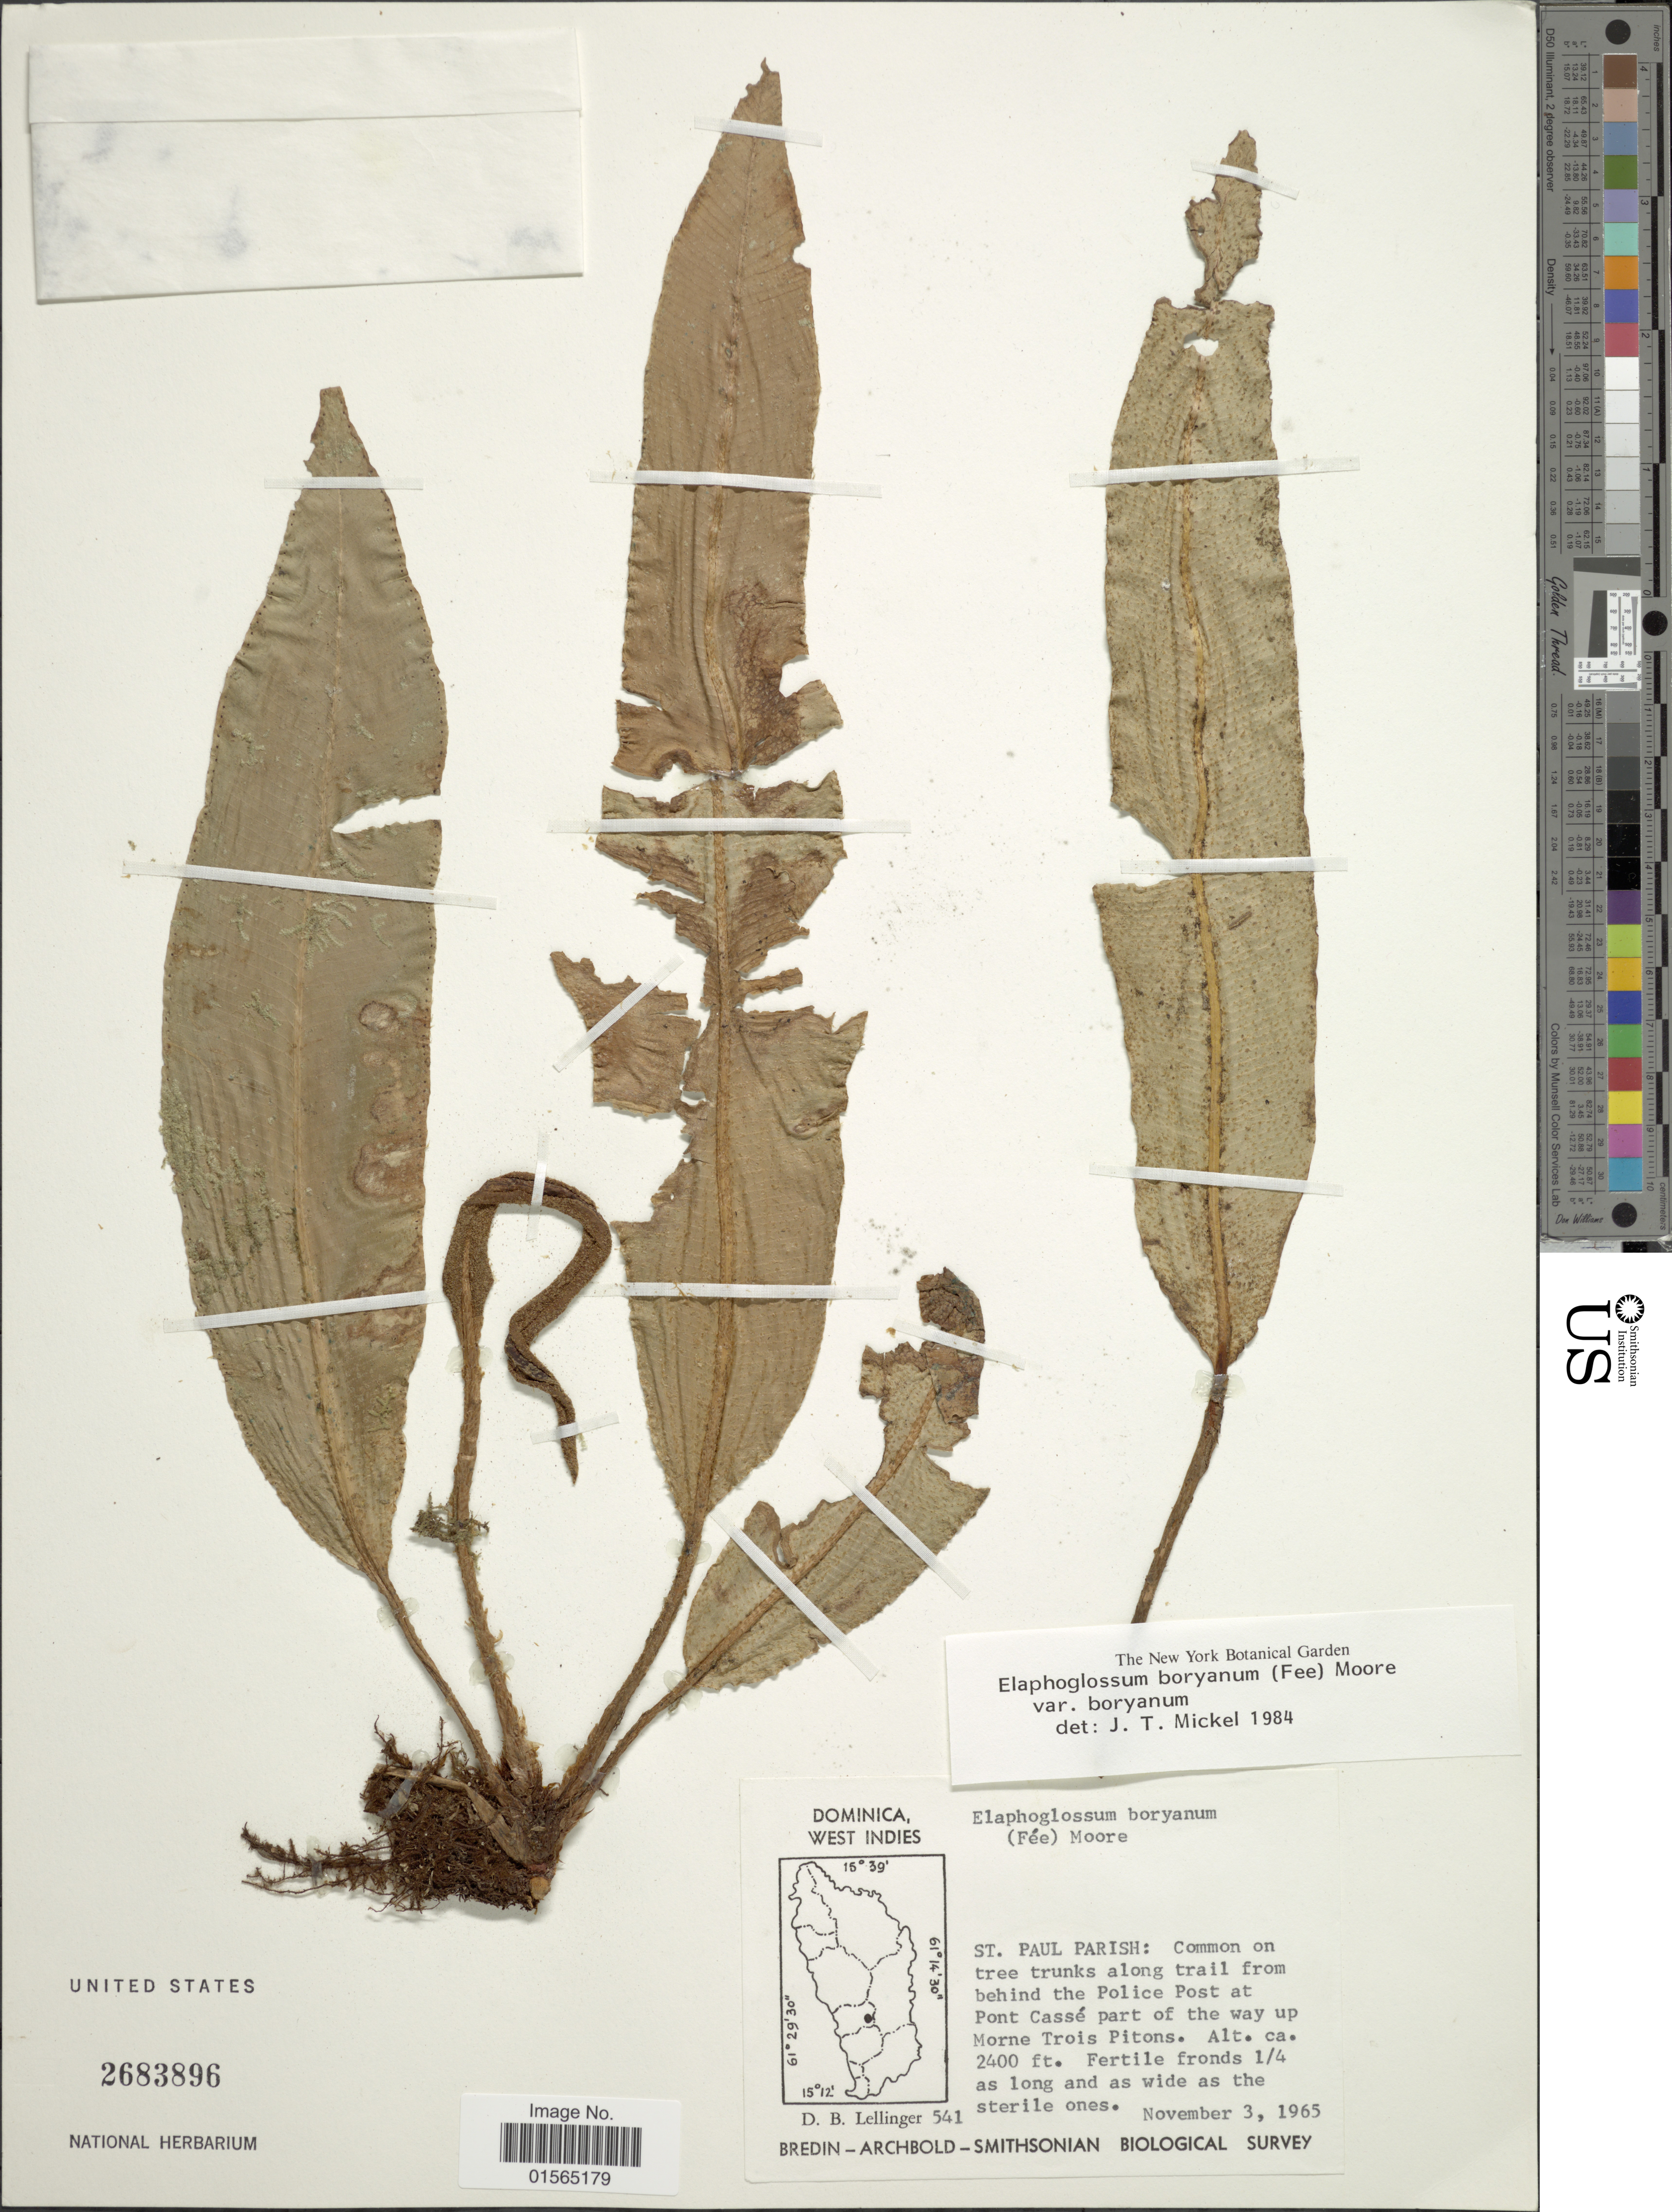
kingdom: Plantae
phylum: Tracheophyta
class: Polypodiopsida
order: Polypodiales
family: Dryopteridaceae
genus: Elaphoglossum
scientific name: Elaphoglossum boryanum var. boryanum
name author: (Fée) T. Moore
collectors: D. B. Lellinger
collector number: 541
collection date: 1965-11-03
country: Dominica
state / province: St. Paul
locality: Common on tree trunks along trail behind the Police Post at Pont Casse part of the way up Morne Trois Pitons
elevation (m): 732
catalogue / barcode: US 2683896